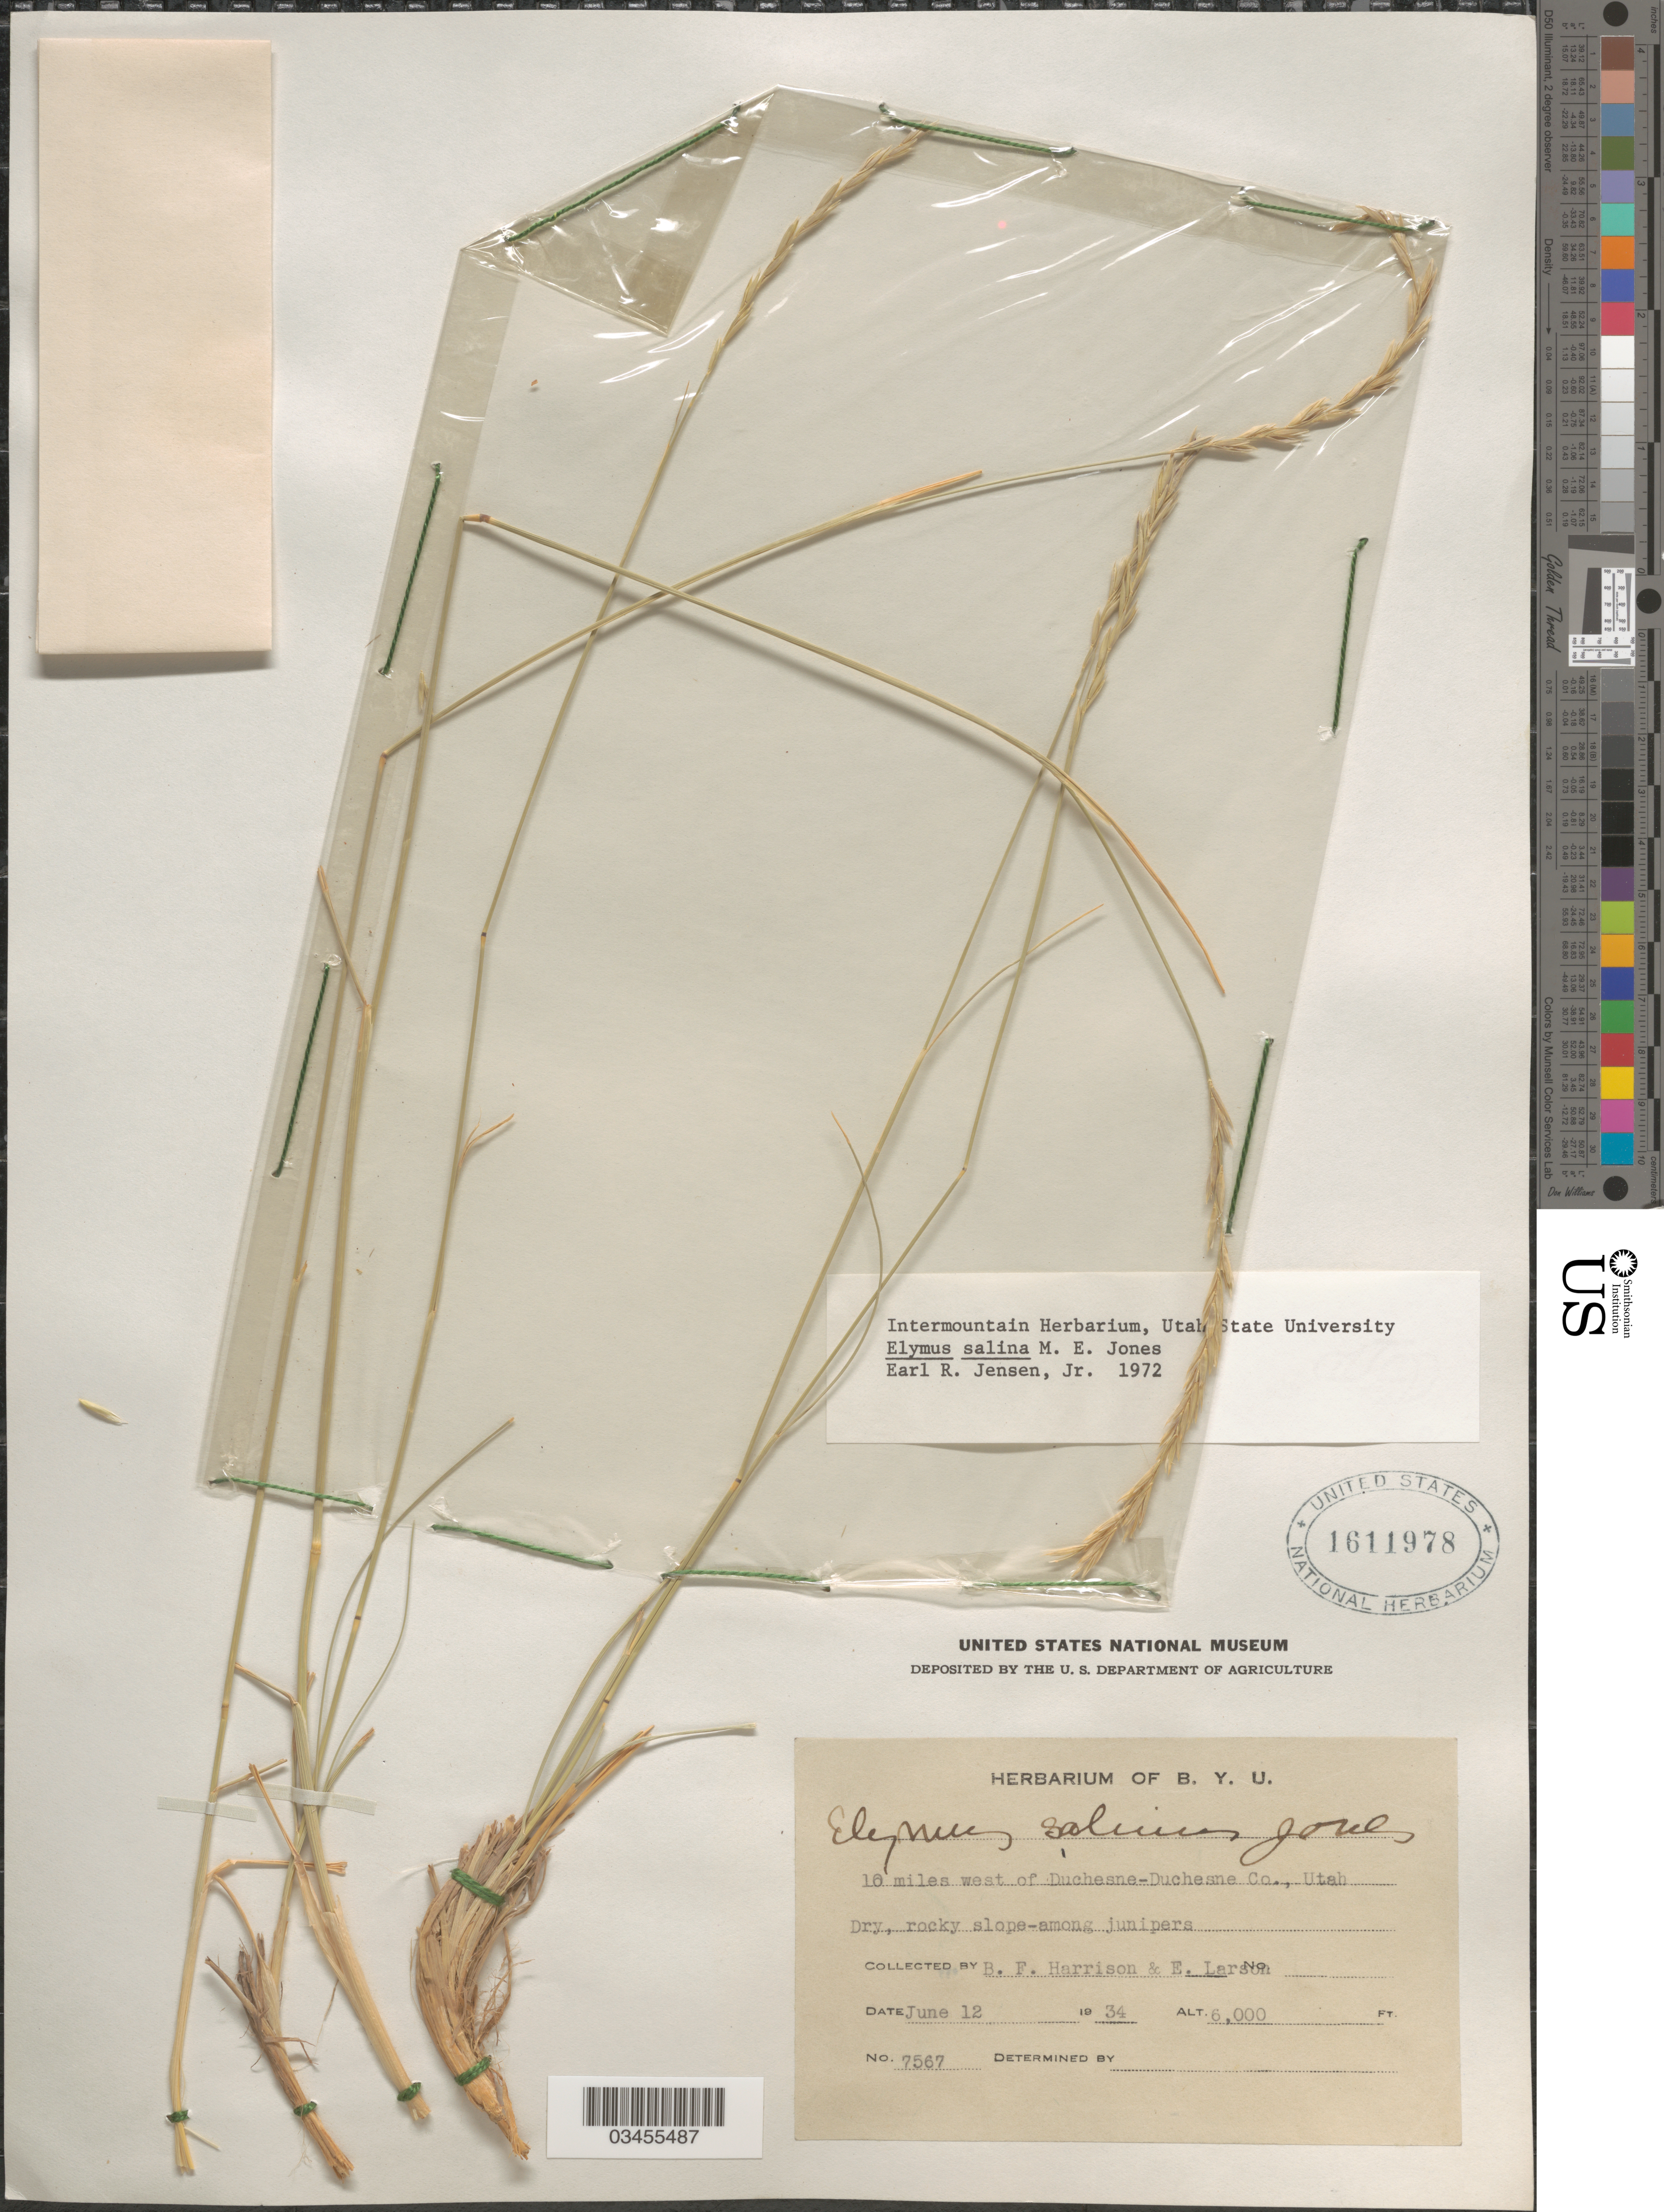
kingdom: Plantae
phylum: Tracheophyta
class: Liliopsida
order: Poales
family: Poaceae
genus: Leymus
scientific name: Leymus salina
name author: (M.E. Jones) Á. Löve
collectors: B. F. Harrison & E. Larson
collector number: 7567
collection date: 1934-06-12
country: United States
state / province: Utah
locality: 10 miles west of Duchesne-Duchesne Co.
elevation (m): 1829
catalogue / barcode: US 1611978